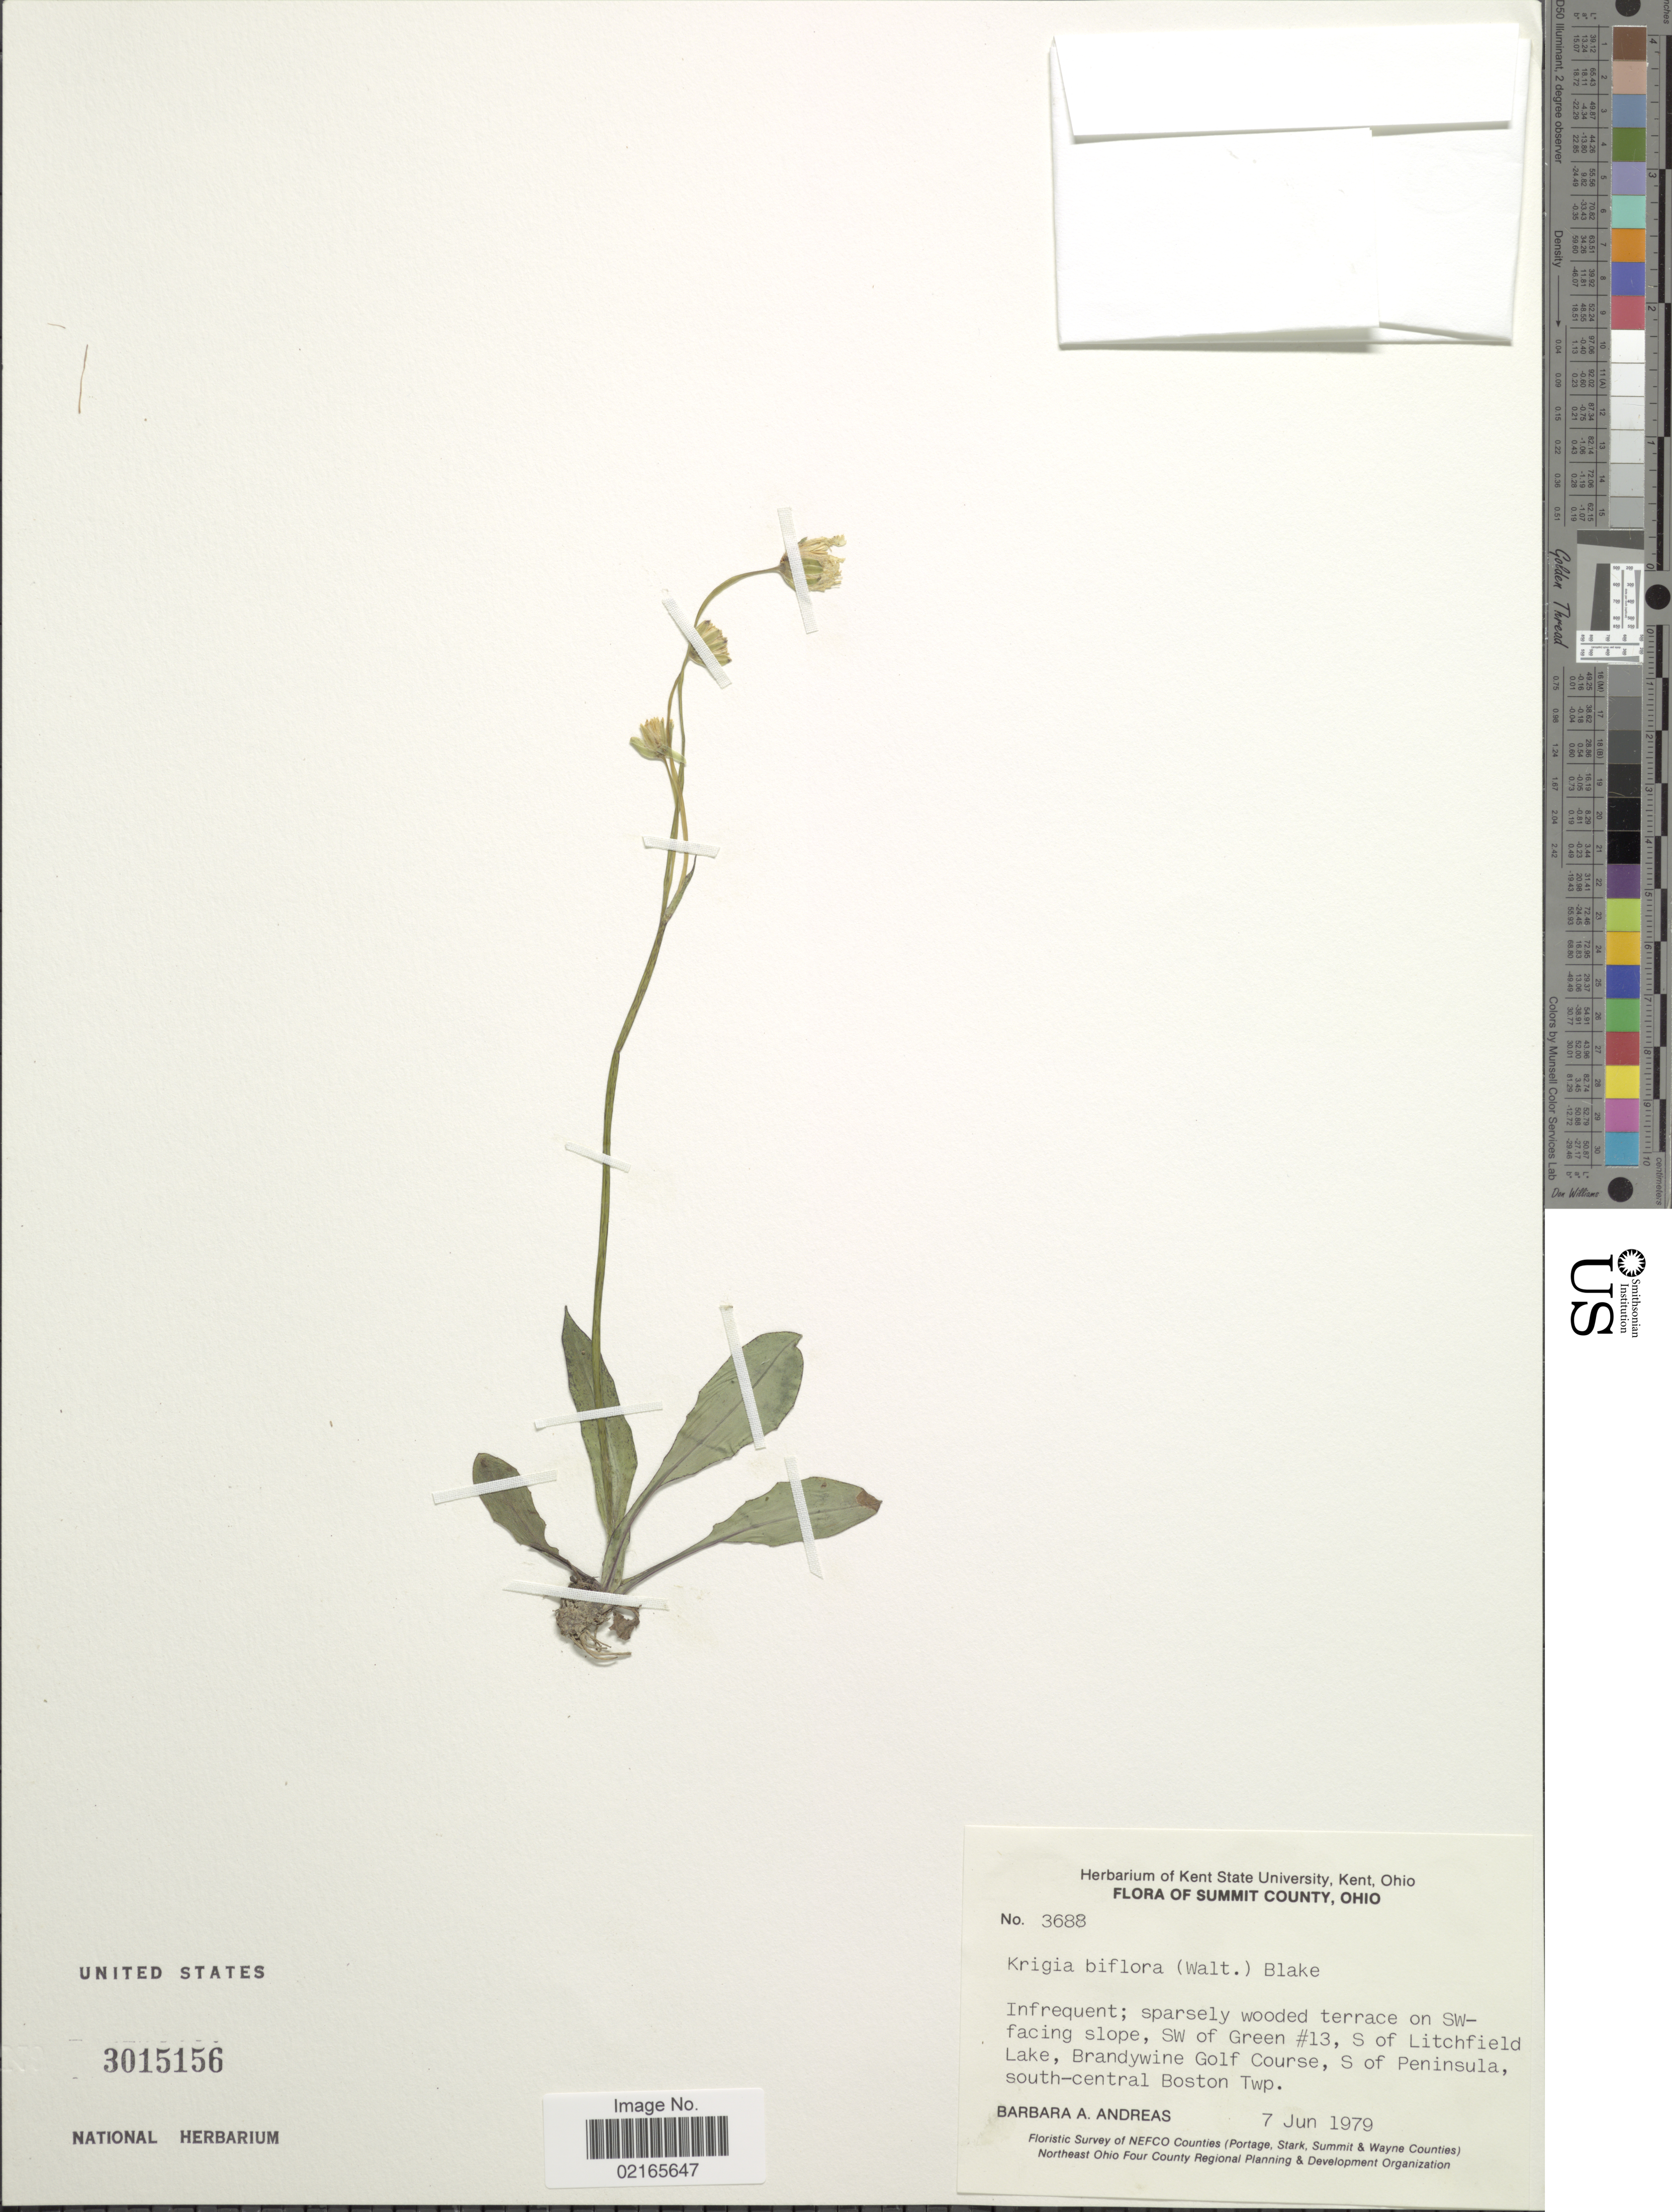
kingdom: Plantae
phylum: Tracheophyta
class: Magnoliopsida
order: Asterales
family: Asteraceae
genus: Krigia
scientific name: Krigia biflora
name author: (Walter) S.F. Blake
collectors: B. A. Andreas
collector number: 3688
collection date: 1979-06-07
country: United States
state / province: Ohio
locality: Summit County, sparsely wooded terrace on SW-facing slope, SW of Green #13, S of Litchfield Lake, Brandywine Golf Course, S of Peninsula, south-central Boston Twp.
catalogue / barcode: US 3015156